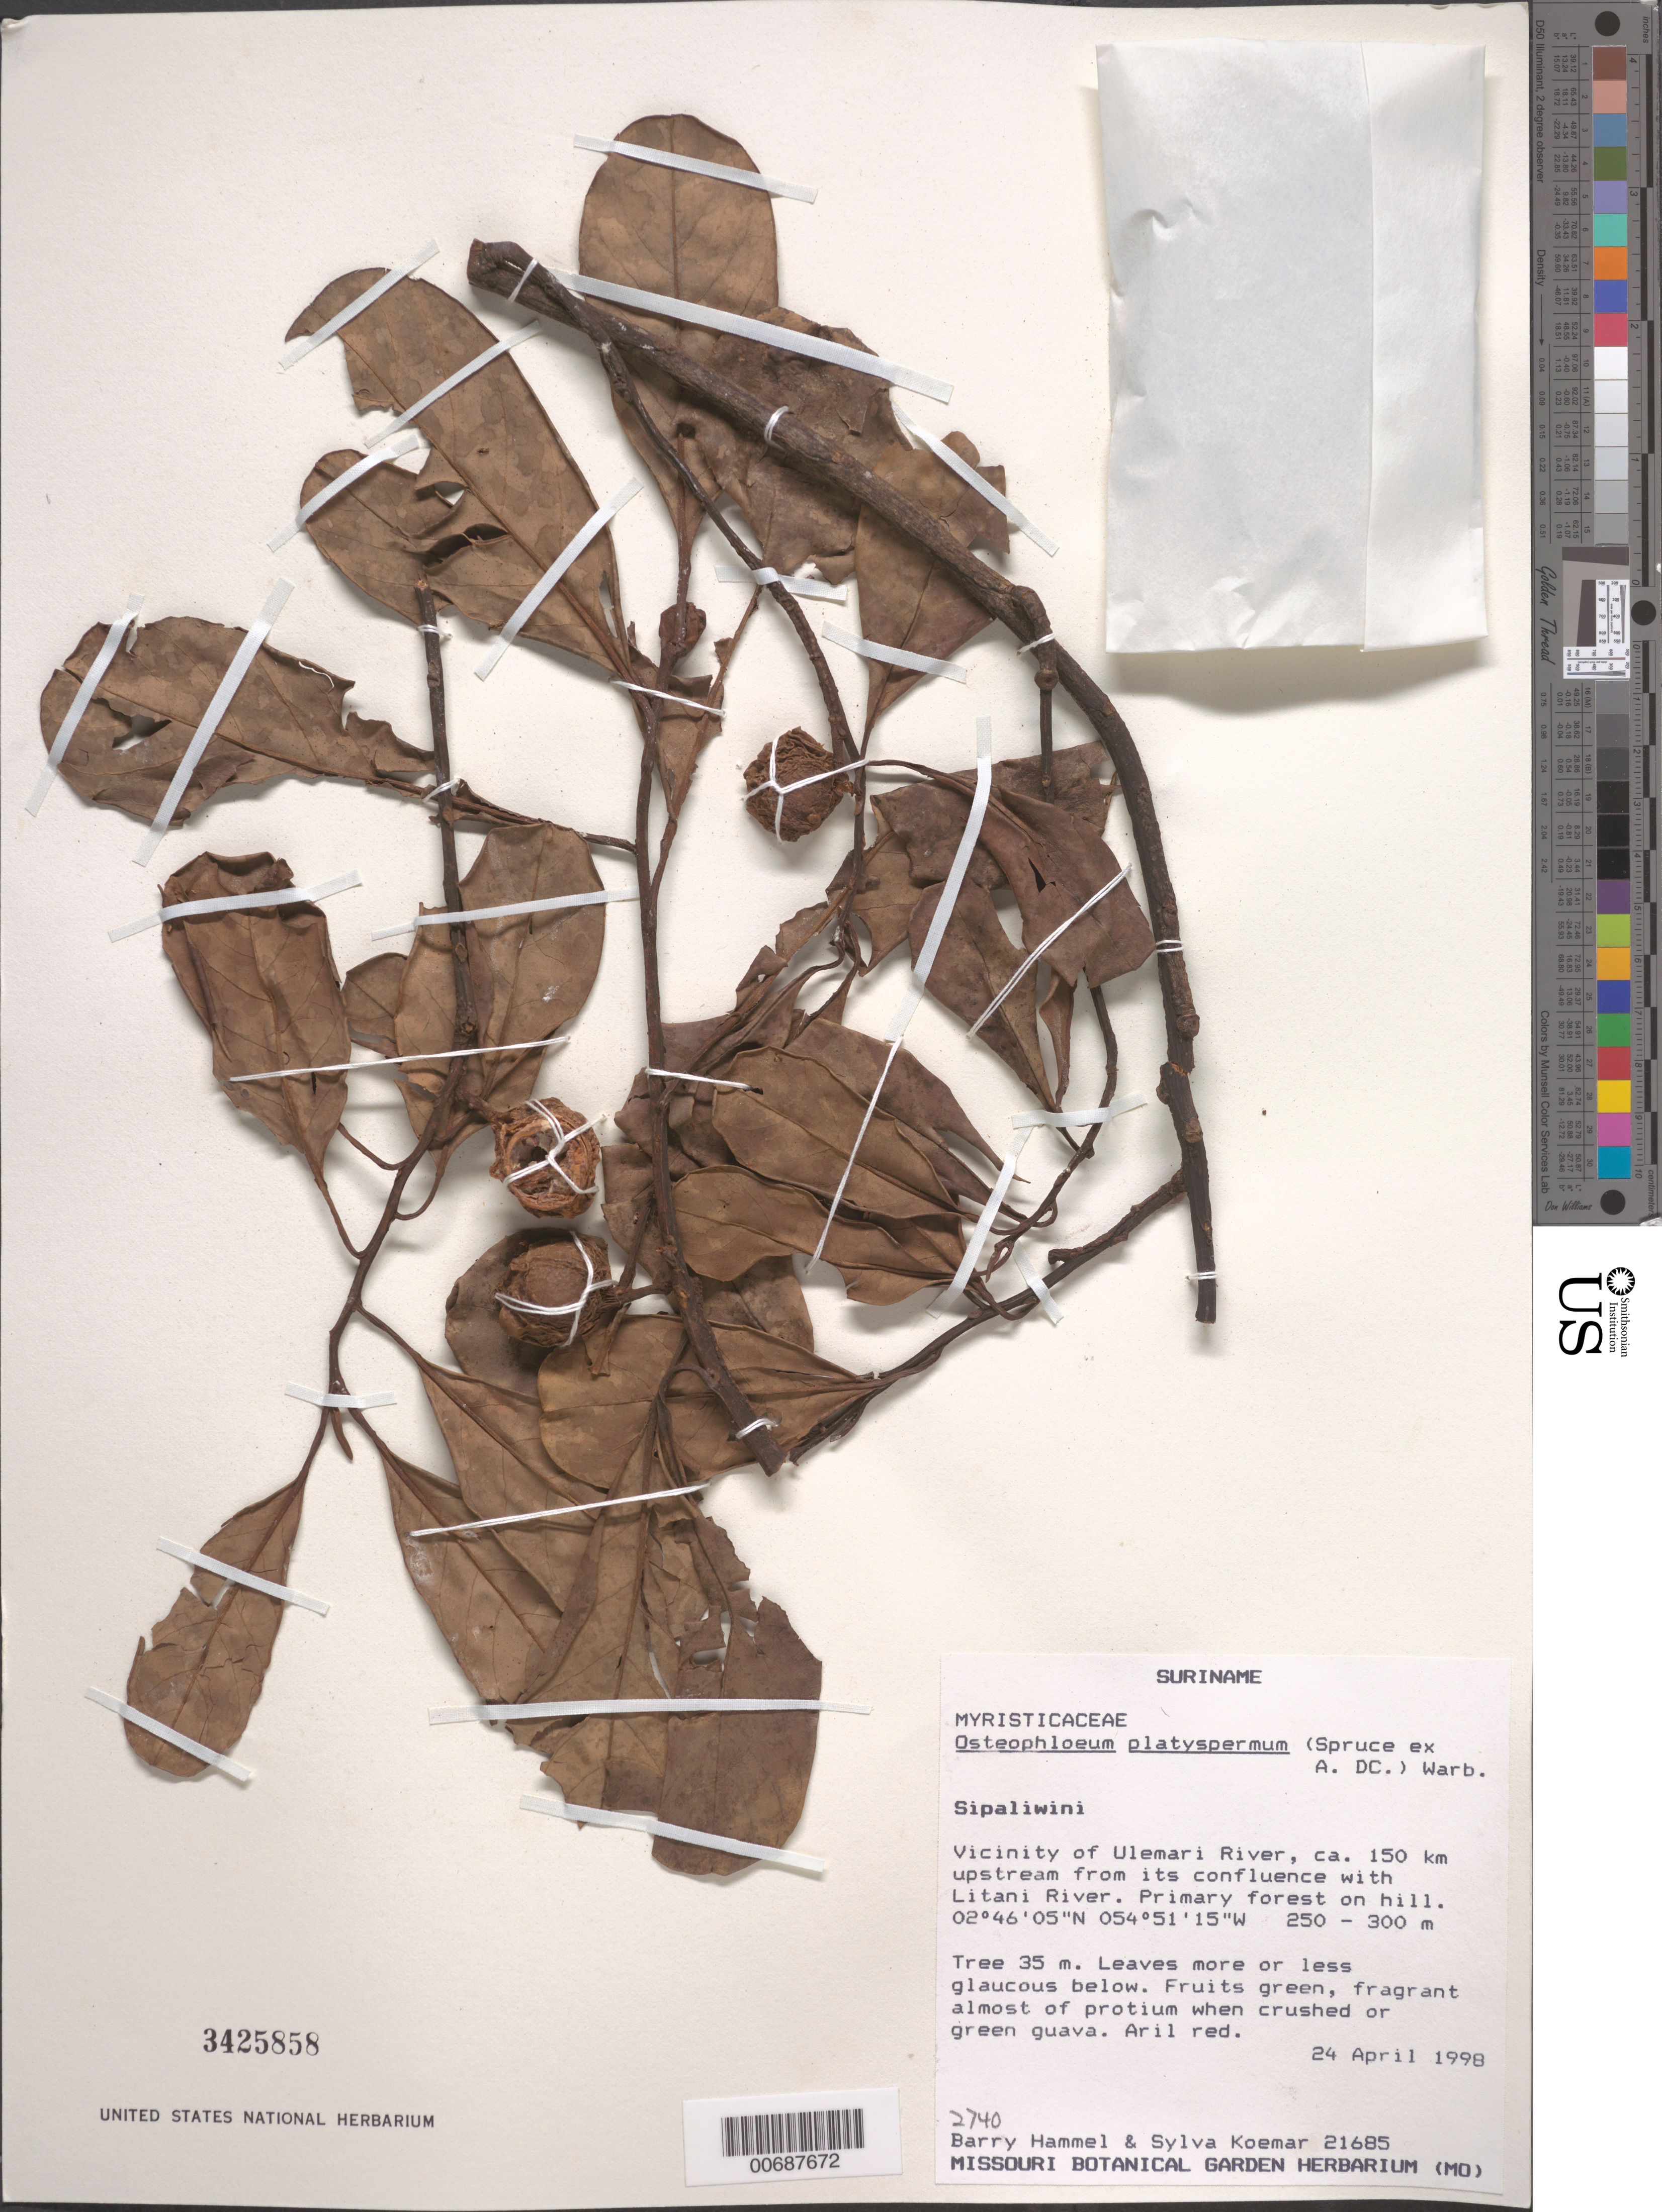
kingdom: Plantae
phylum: Tracheophyta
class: Magnoliopsida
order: Magnoliales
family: Myristicaceae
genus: Osteophloeum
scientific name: Osteophloeum platyspermum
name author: (A. DC.) Warb.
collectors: B. Hammel & S. Koemar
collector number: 21685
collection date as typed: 24-Apr-98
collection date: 1998-04-24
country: Suriname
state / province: Sipaliwini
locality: Ulemari R., ca. 150 km upstream from confl. with Litani R.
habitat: Primary forest on hill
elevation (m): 250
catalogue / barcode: US 3425858